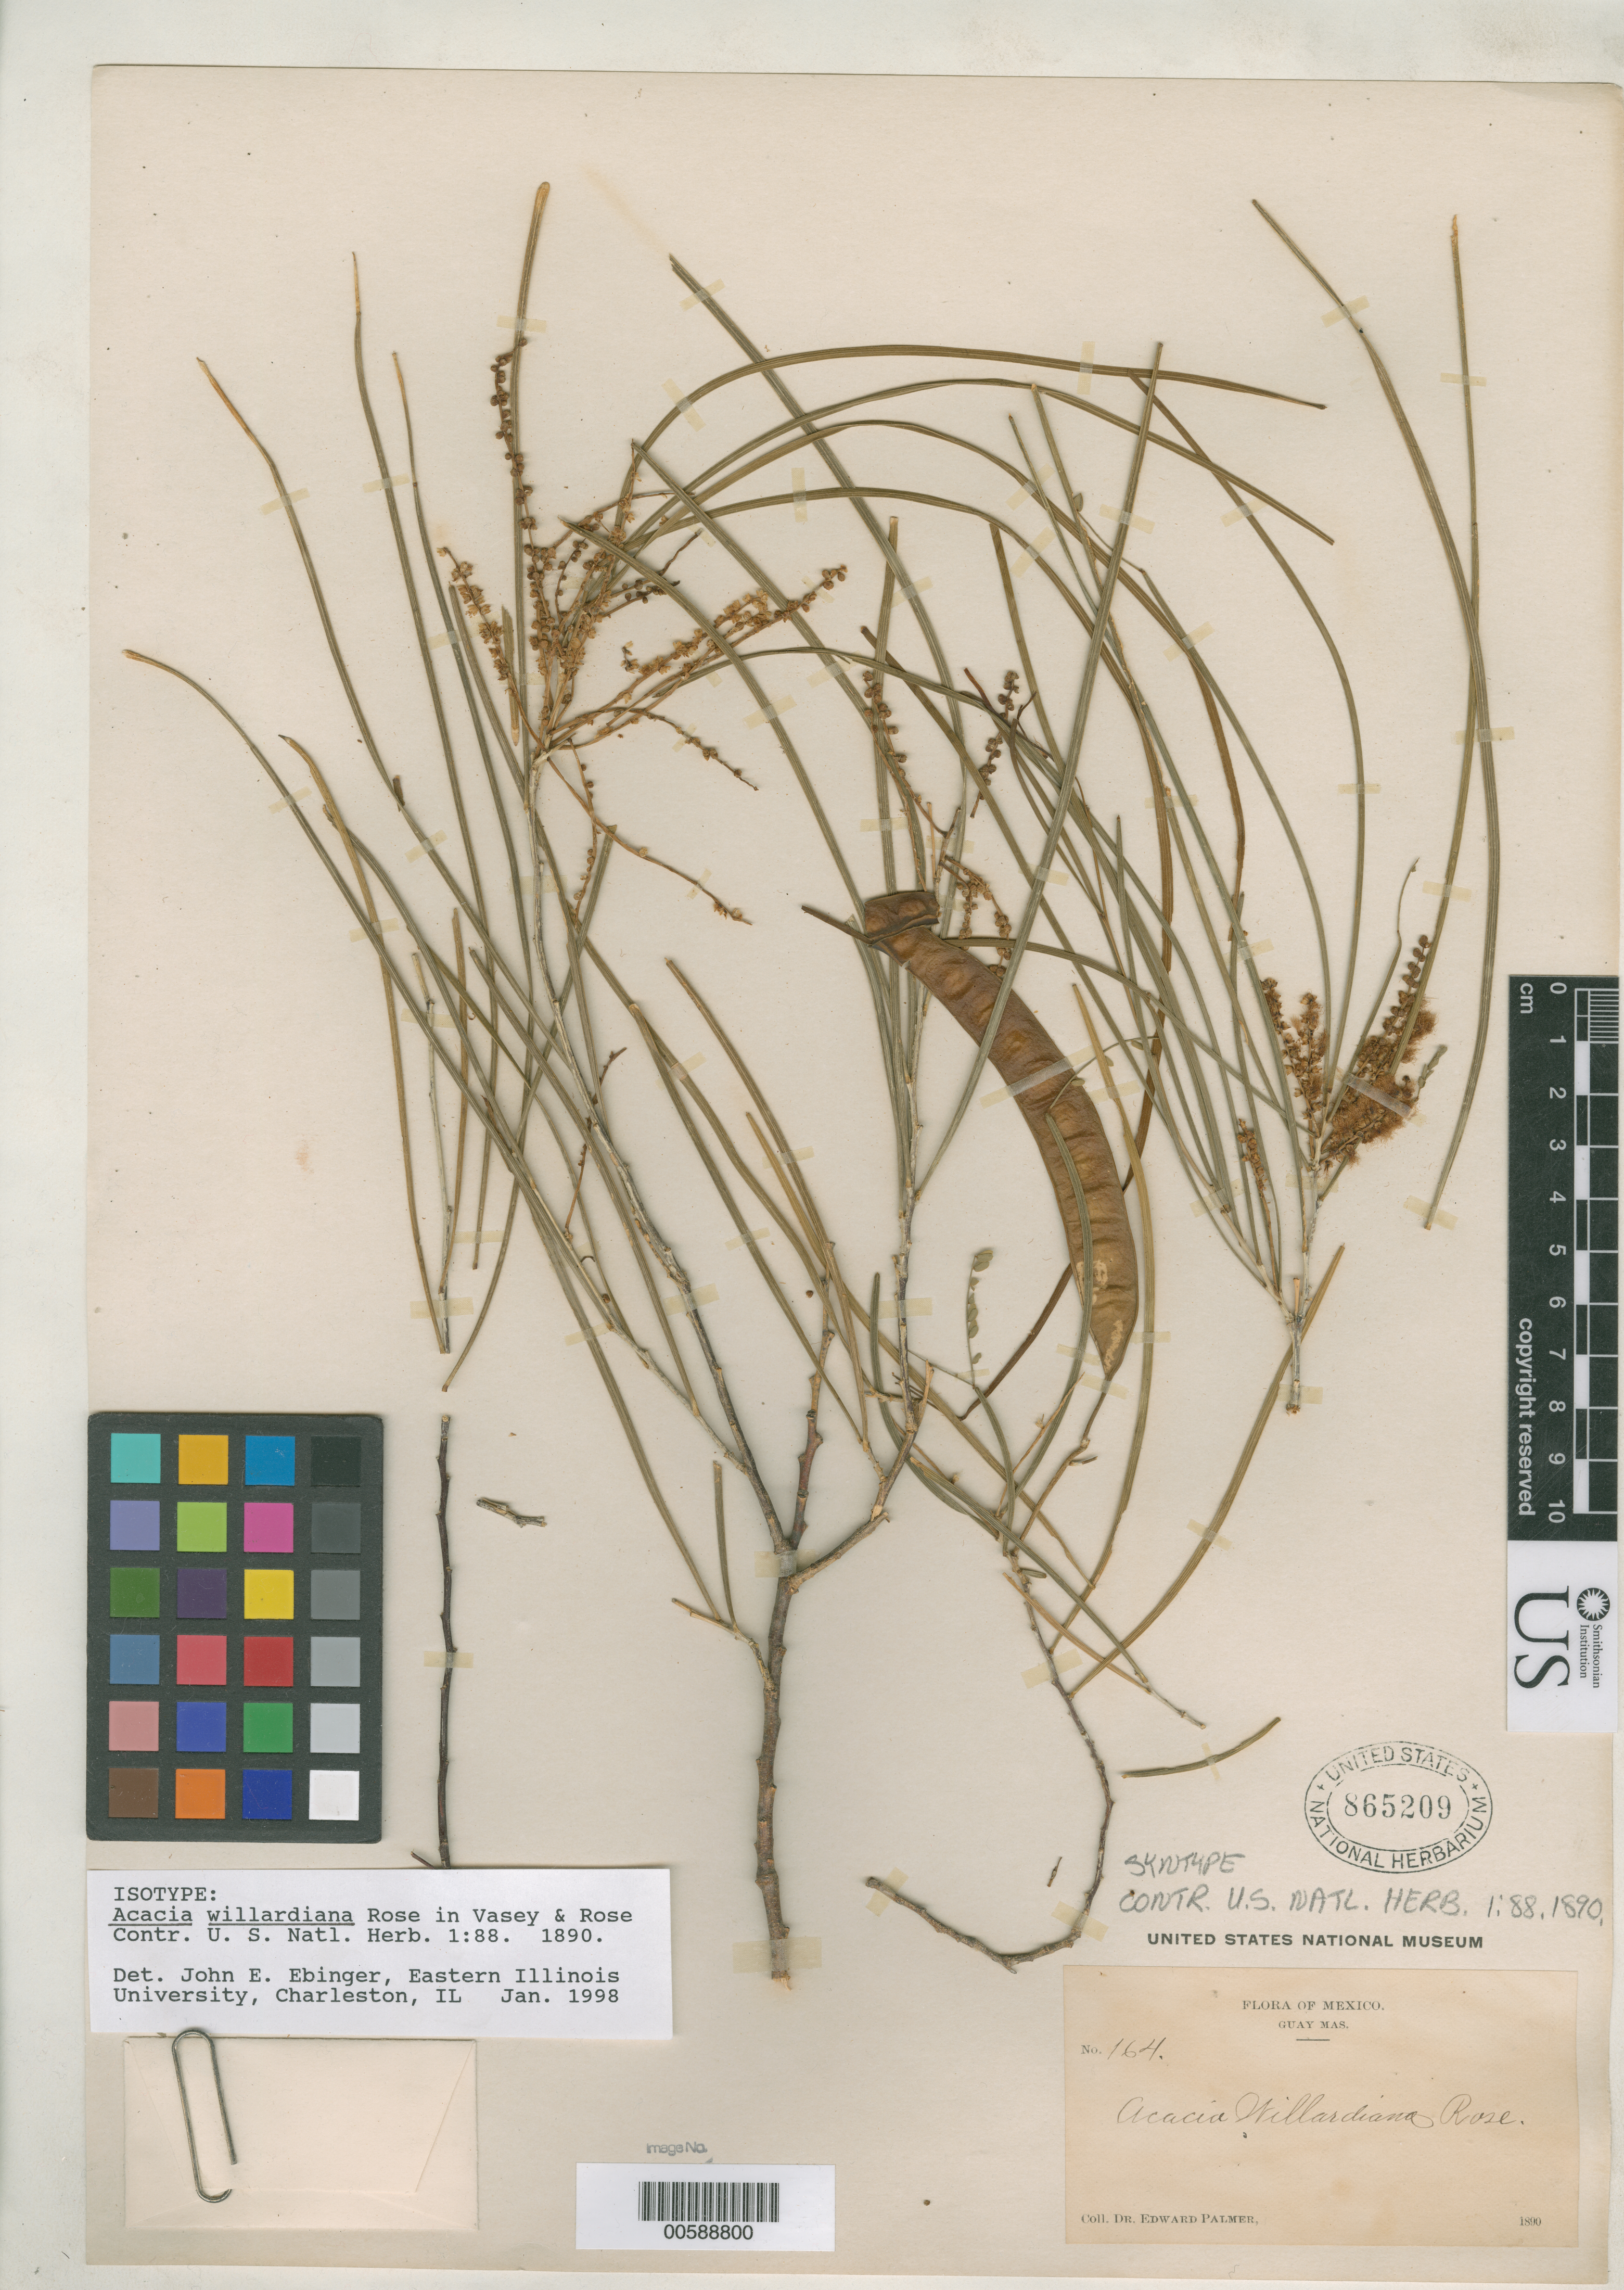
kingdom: Plantae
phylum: Tracheophyta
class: Magnoliopsida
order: Fabales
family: Fabaceae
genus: Acacia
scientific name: Acacia willardiana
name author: Rose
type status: Syntype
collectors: E. Palmer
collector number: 164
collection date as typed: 1890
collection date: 1890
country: Mexico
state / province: Sonora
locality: Guaymas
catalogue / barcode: US 865209